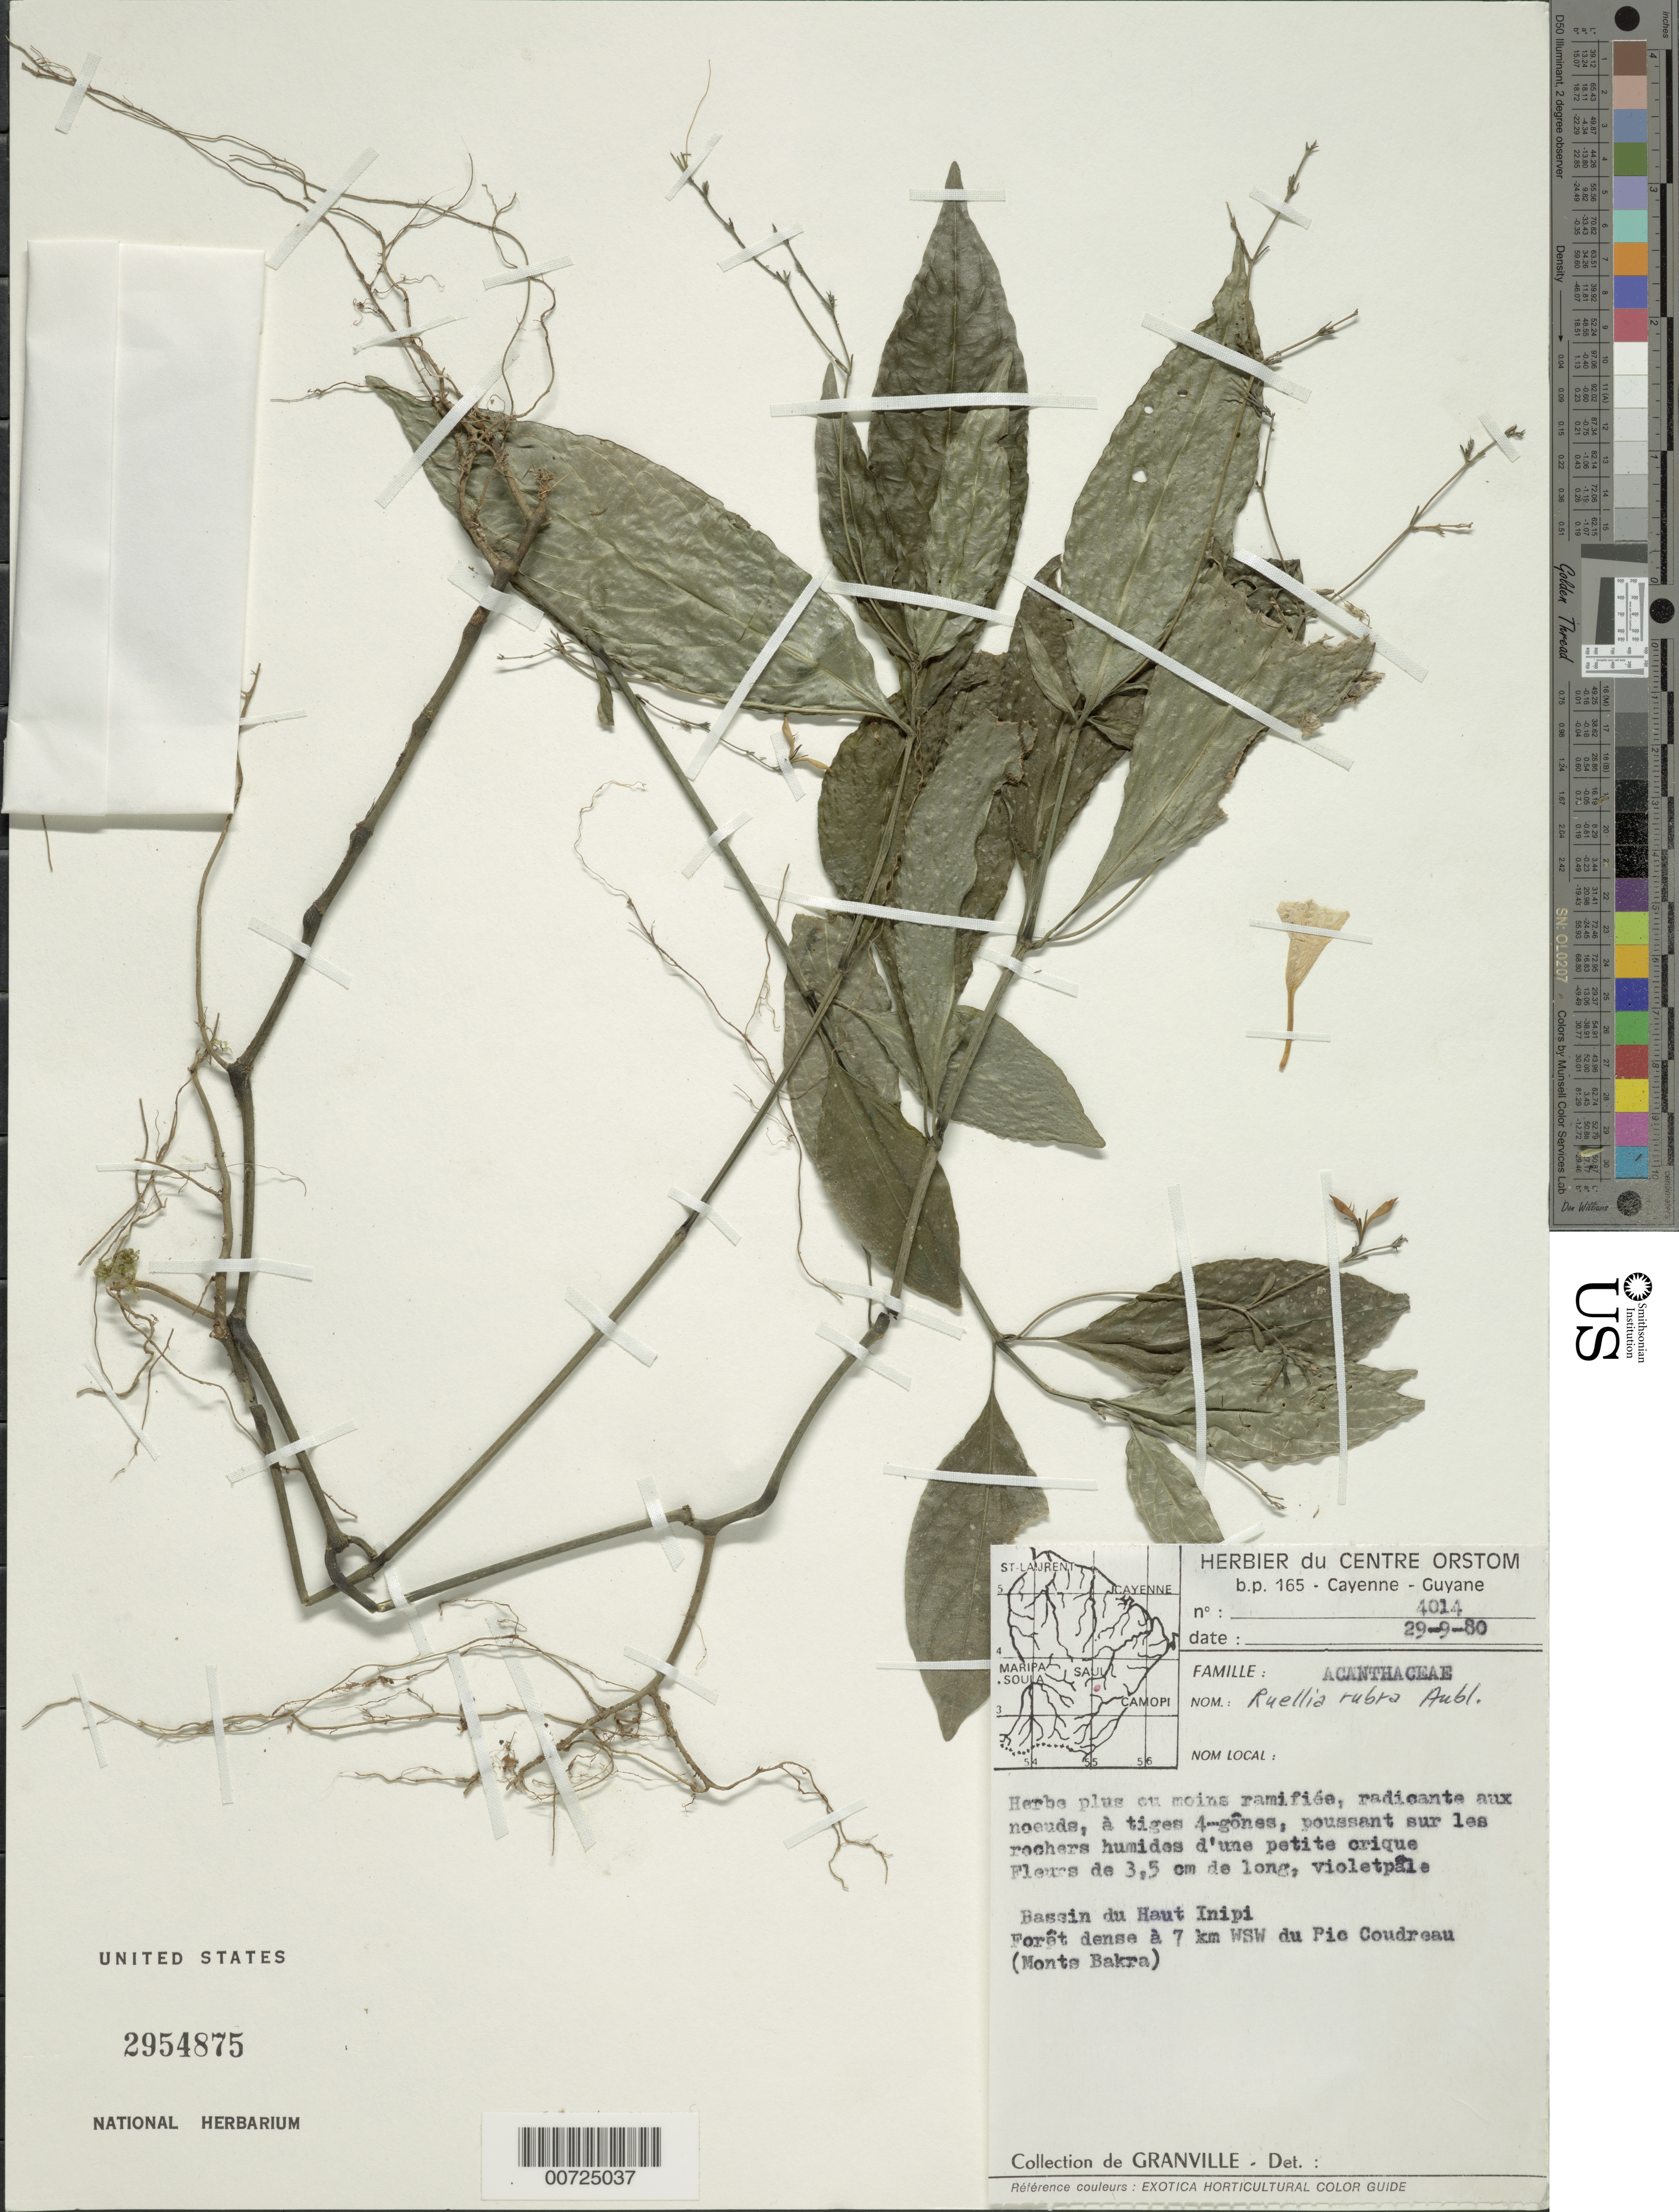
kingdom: Plantae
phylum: Tracheophyta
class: Magnoliopsida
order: Lamiales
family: Acanthaceae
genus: Ruellia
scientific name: Ruellia rubra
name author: Aubl.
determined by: Wasshausen, Dieter C., (BOT), Smithsonian Institution - National Museum of Natural History (UNITED STATES)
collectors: J.-J. de Granville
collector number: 4014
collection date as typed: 29-Sep-80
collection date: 1980-09-29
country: French Guiana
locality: Bassin du Haut Inipi, 7 km WSW du Pic Coudreau (Monts Bakra)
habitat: Dense forest; on wet rocks in small creek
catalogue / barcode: US 2954875